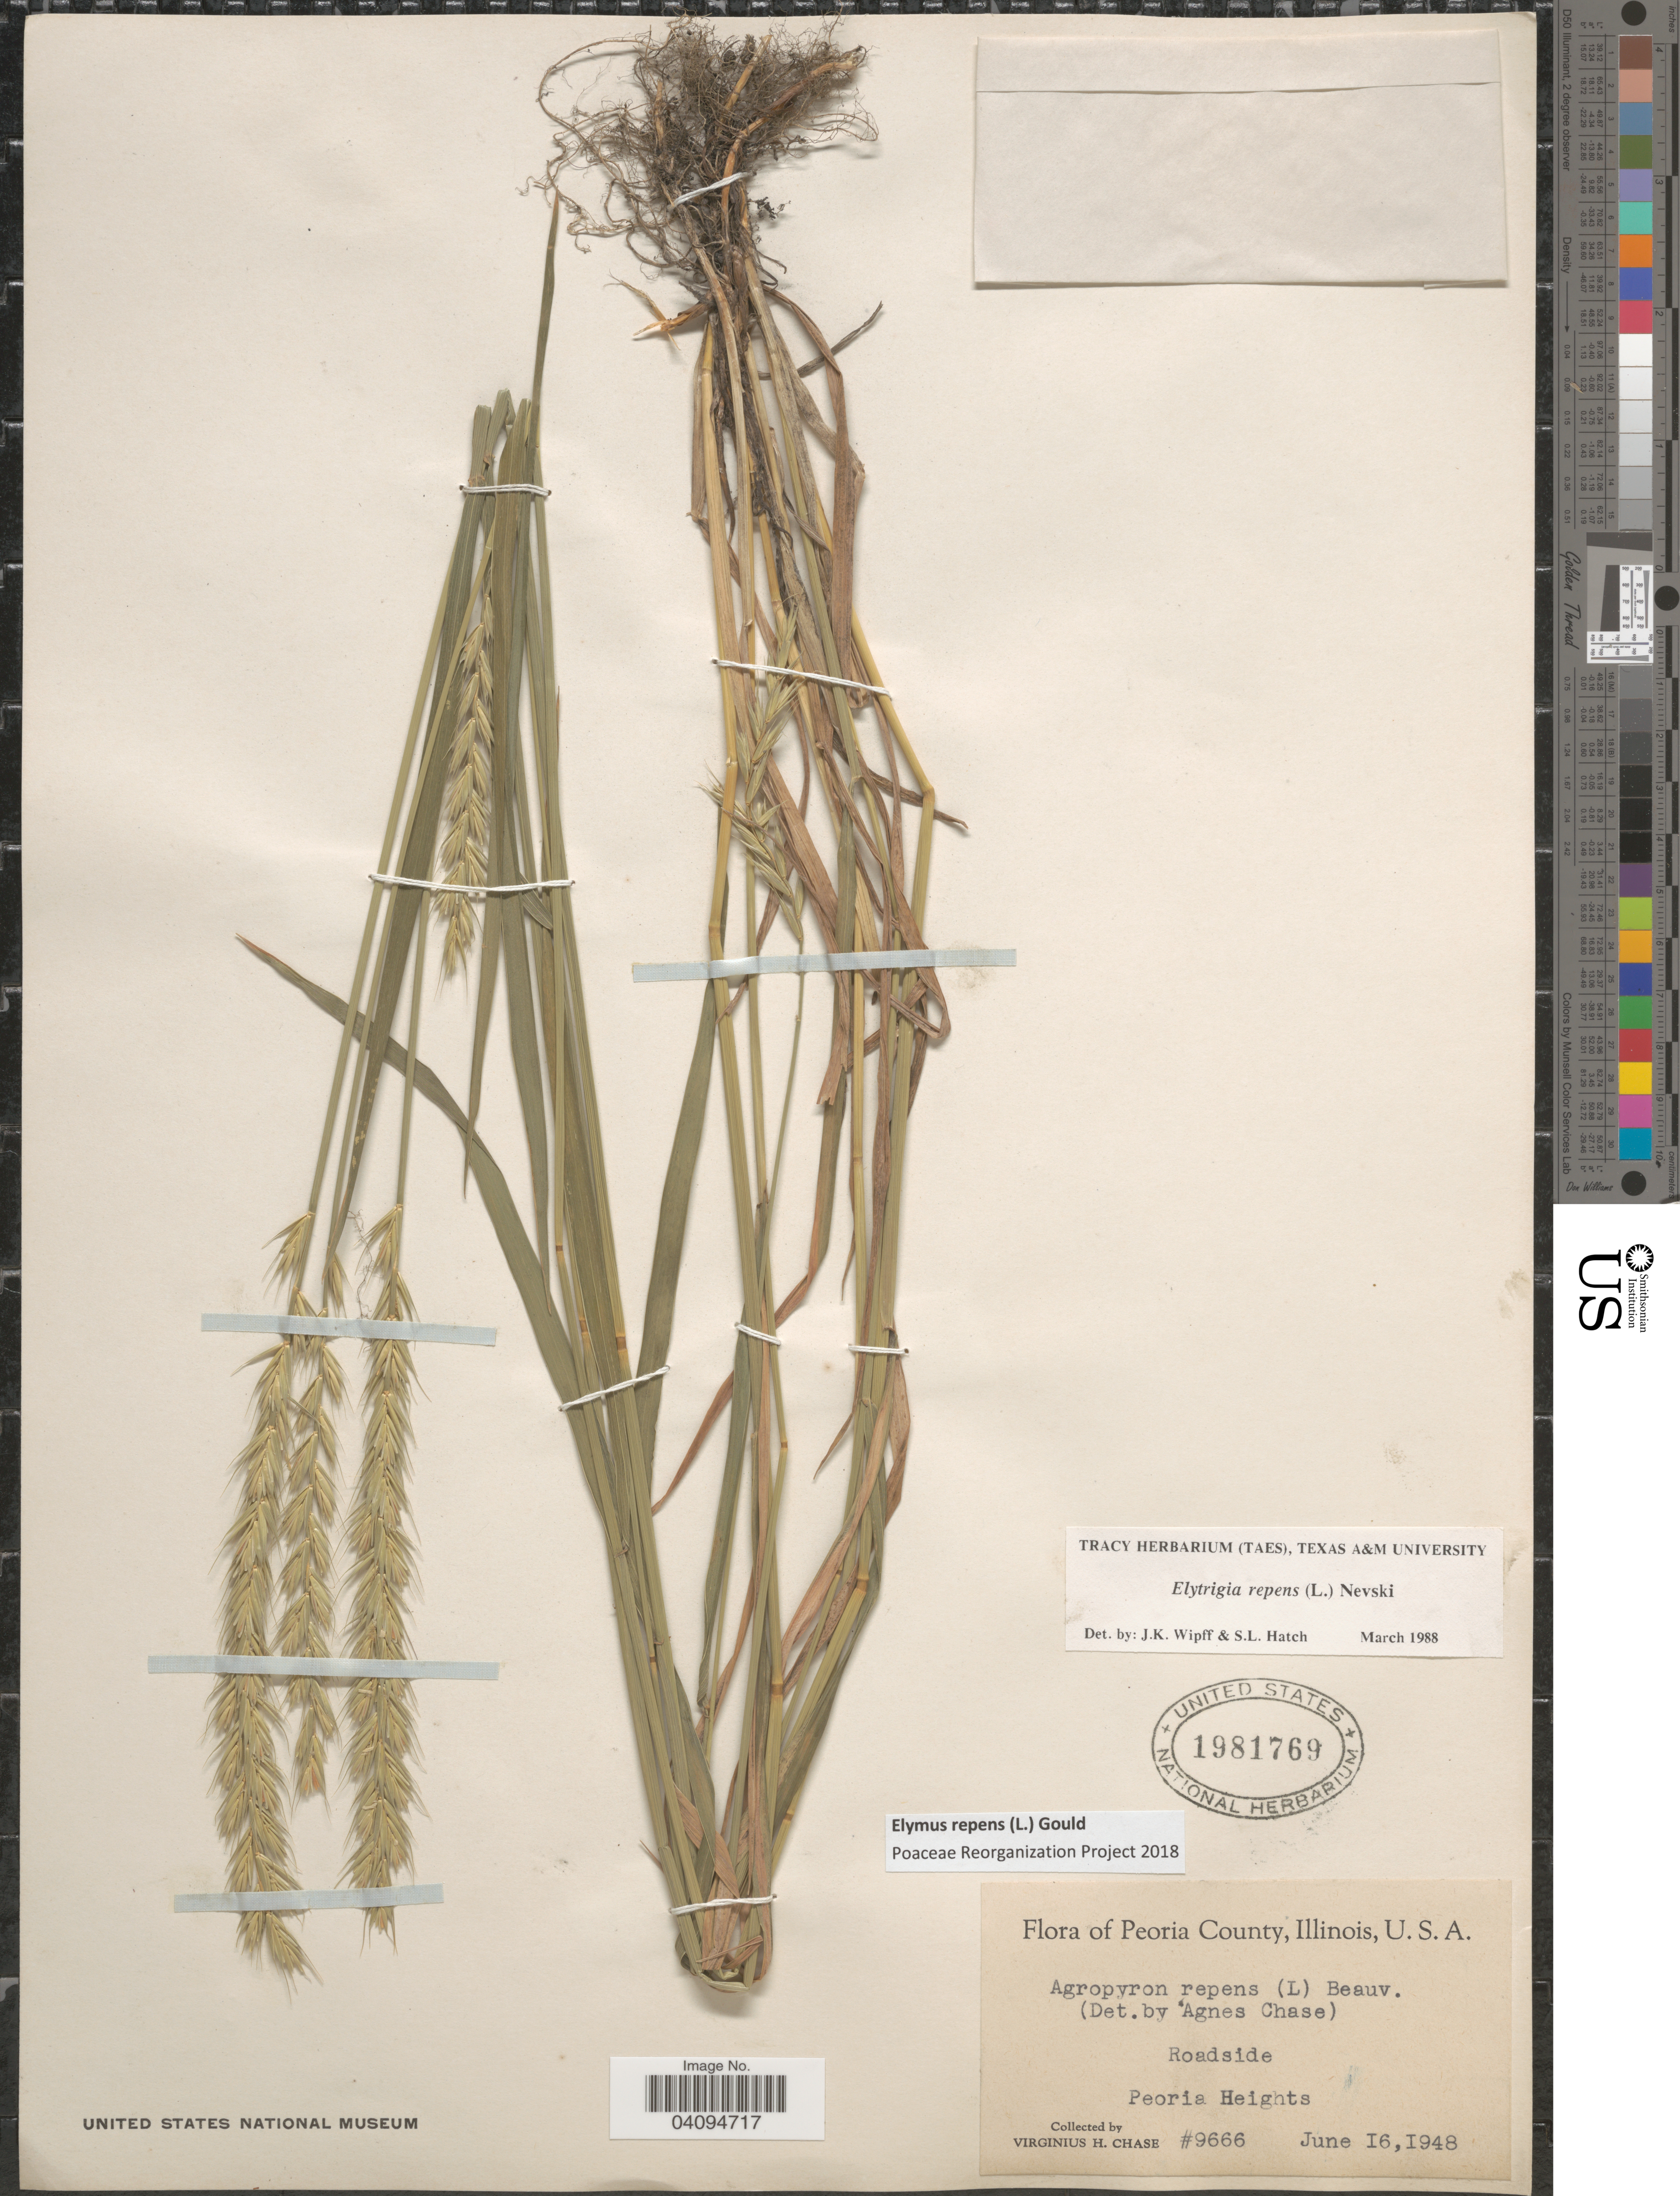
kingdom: Plantae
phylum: Tracheophyta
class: Liliopsida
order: Poales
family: Poaceae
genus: Elymus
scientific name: Elymus repens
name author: (L.) Gould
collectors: V. H. Chase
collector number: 9666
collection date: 1948-06-16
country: United States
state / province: Illinois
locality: Peoria County. Peoria Heights.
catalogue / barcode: US 1981769